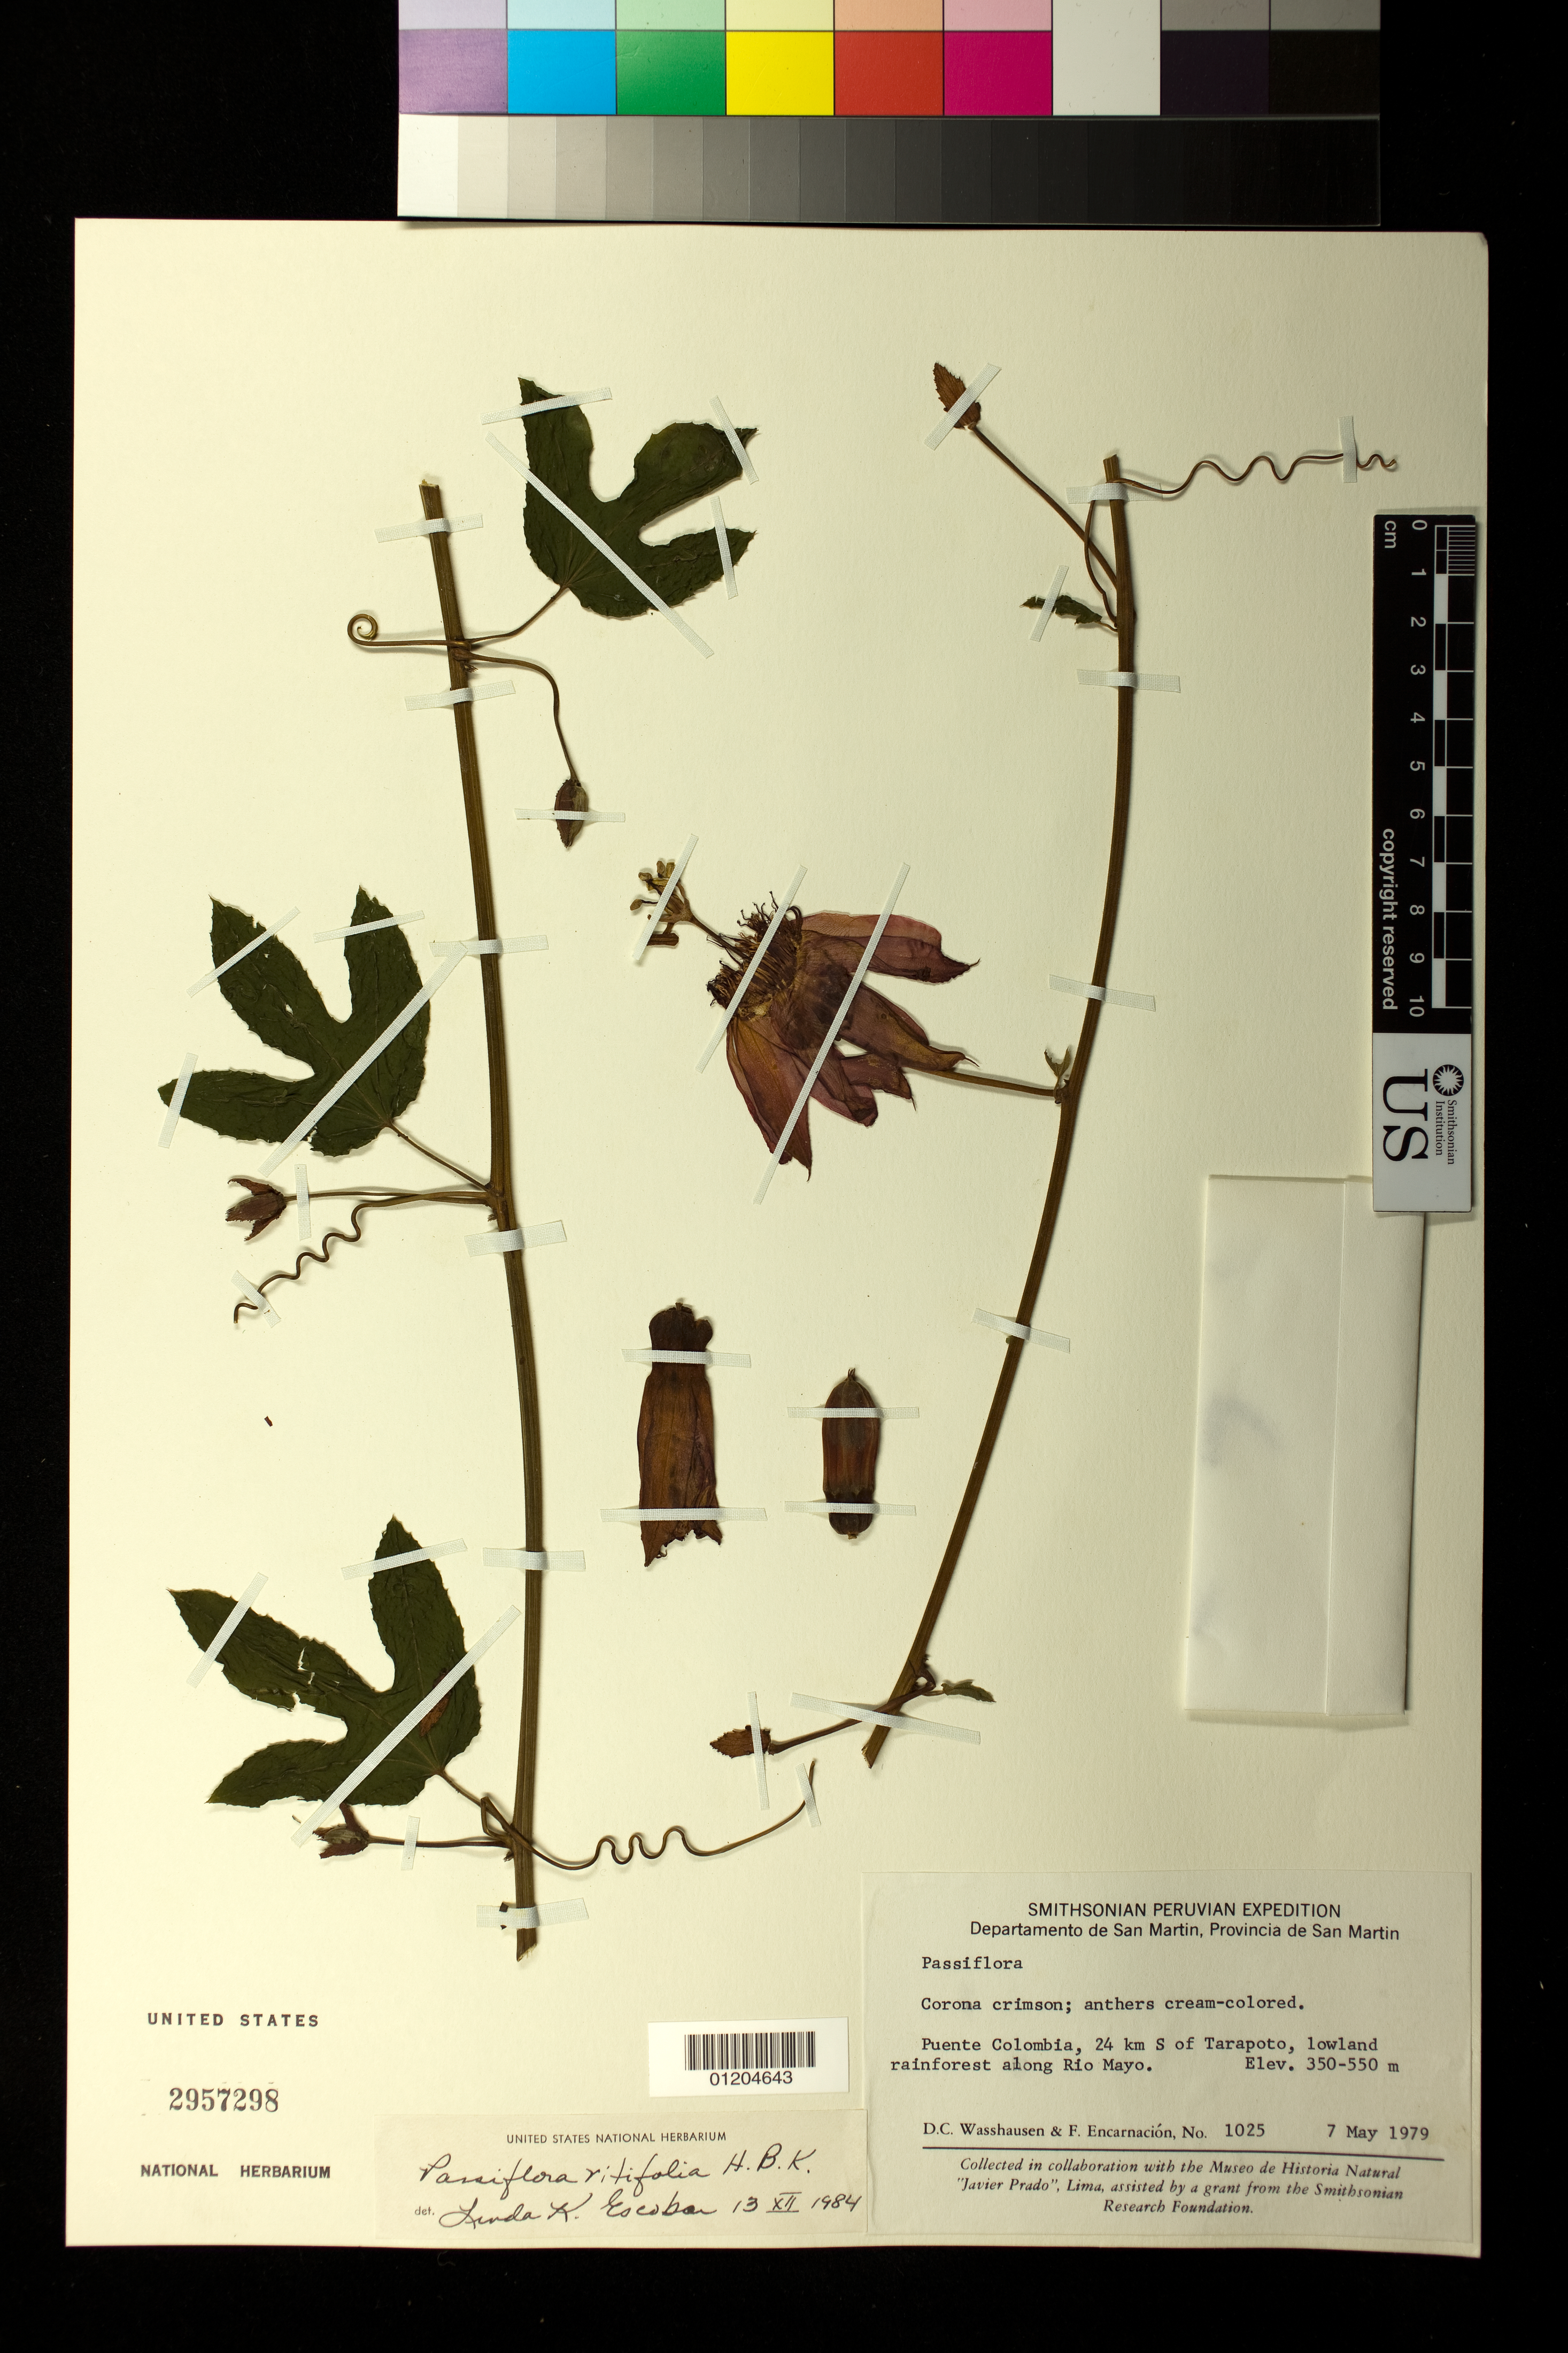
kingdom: Plantae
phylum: Tracheophyta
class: Magnoliopsida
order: Malpighiales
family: Passifloraceae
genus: Passiflora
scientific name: Passiflora vitifolia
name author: Kunth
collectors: D. C. Wasshausen & F. Encarnación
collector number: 1025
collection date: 1979-05-07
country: Peru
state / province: San Martín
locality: Puente Colombia, 24km S of Tarapoto, lowland rainforest along Rio Mayo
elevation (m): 350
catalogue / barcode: US 2957298